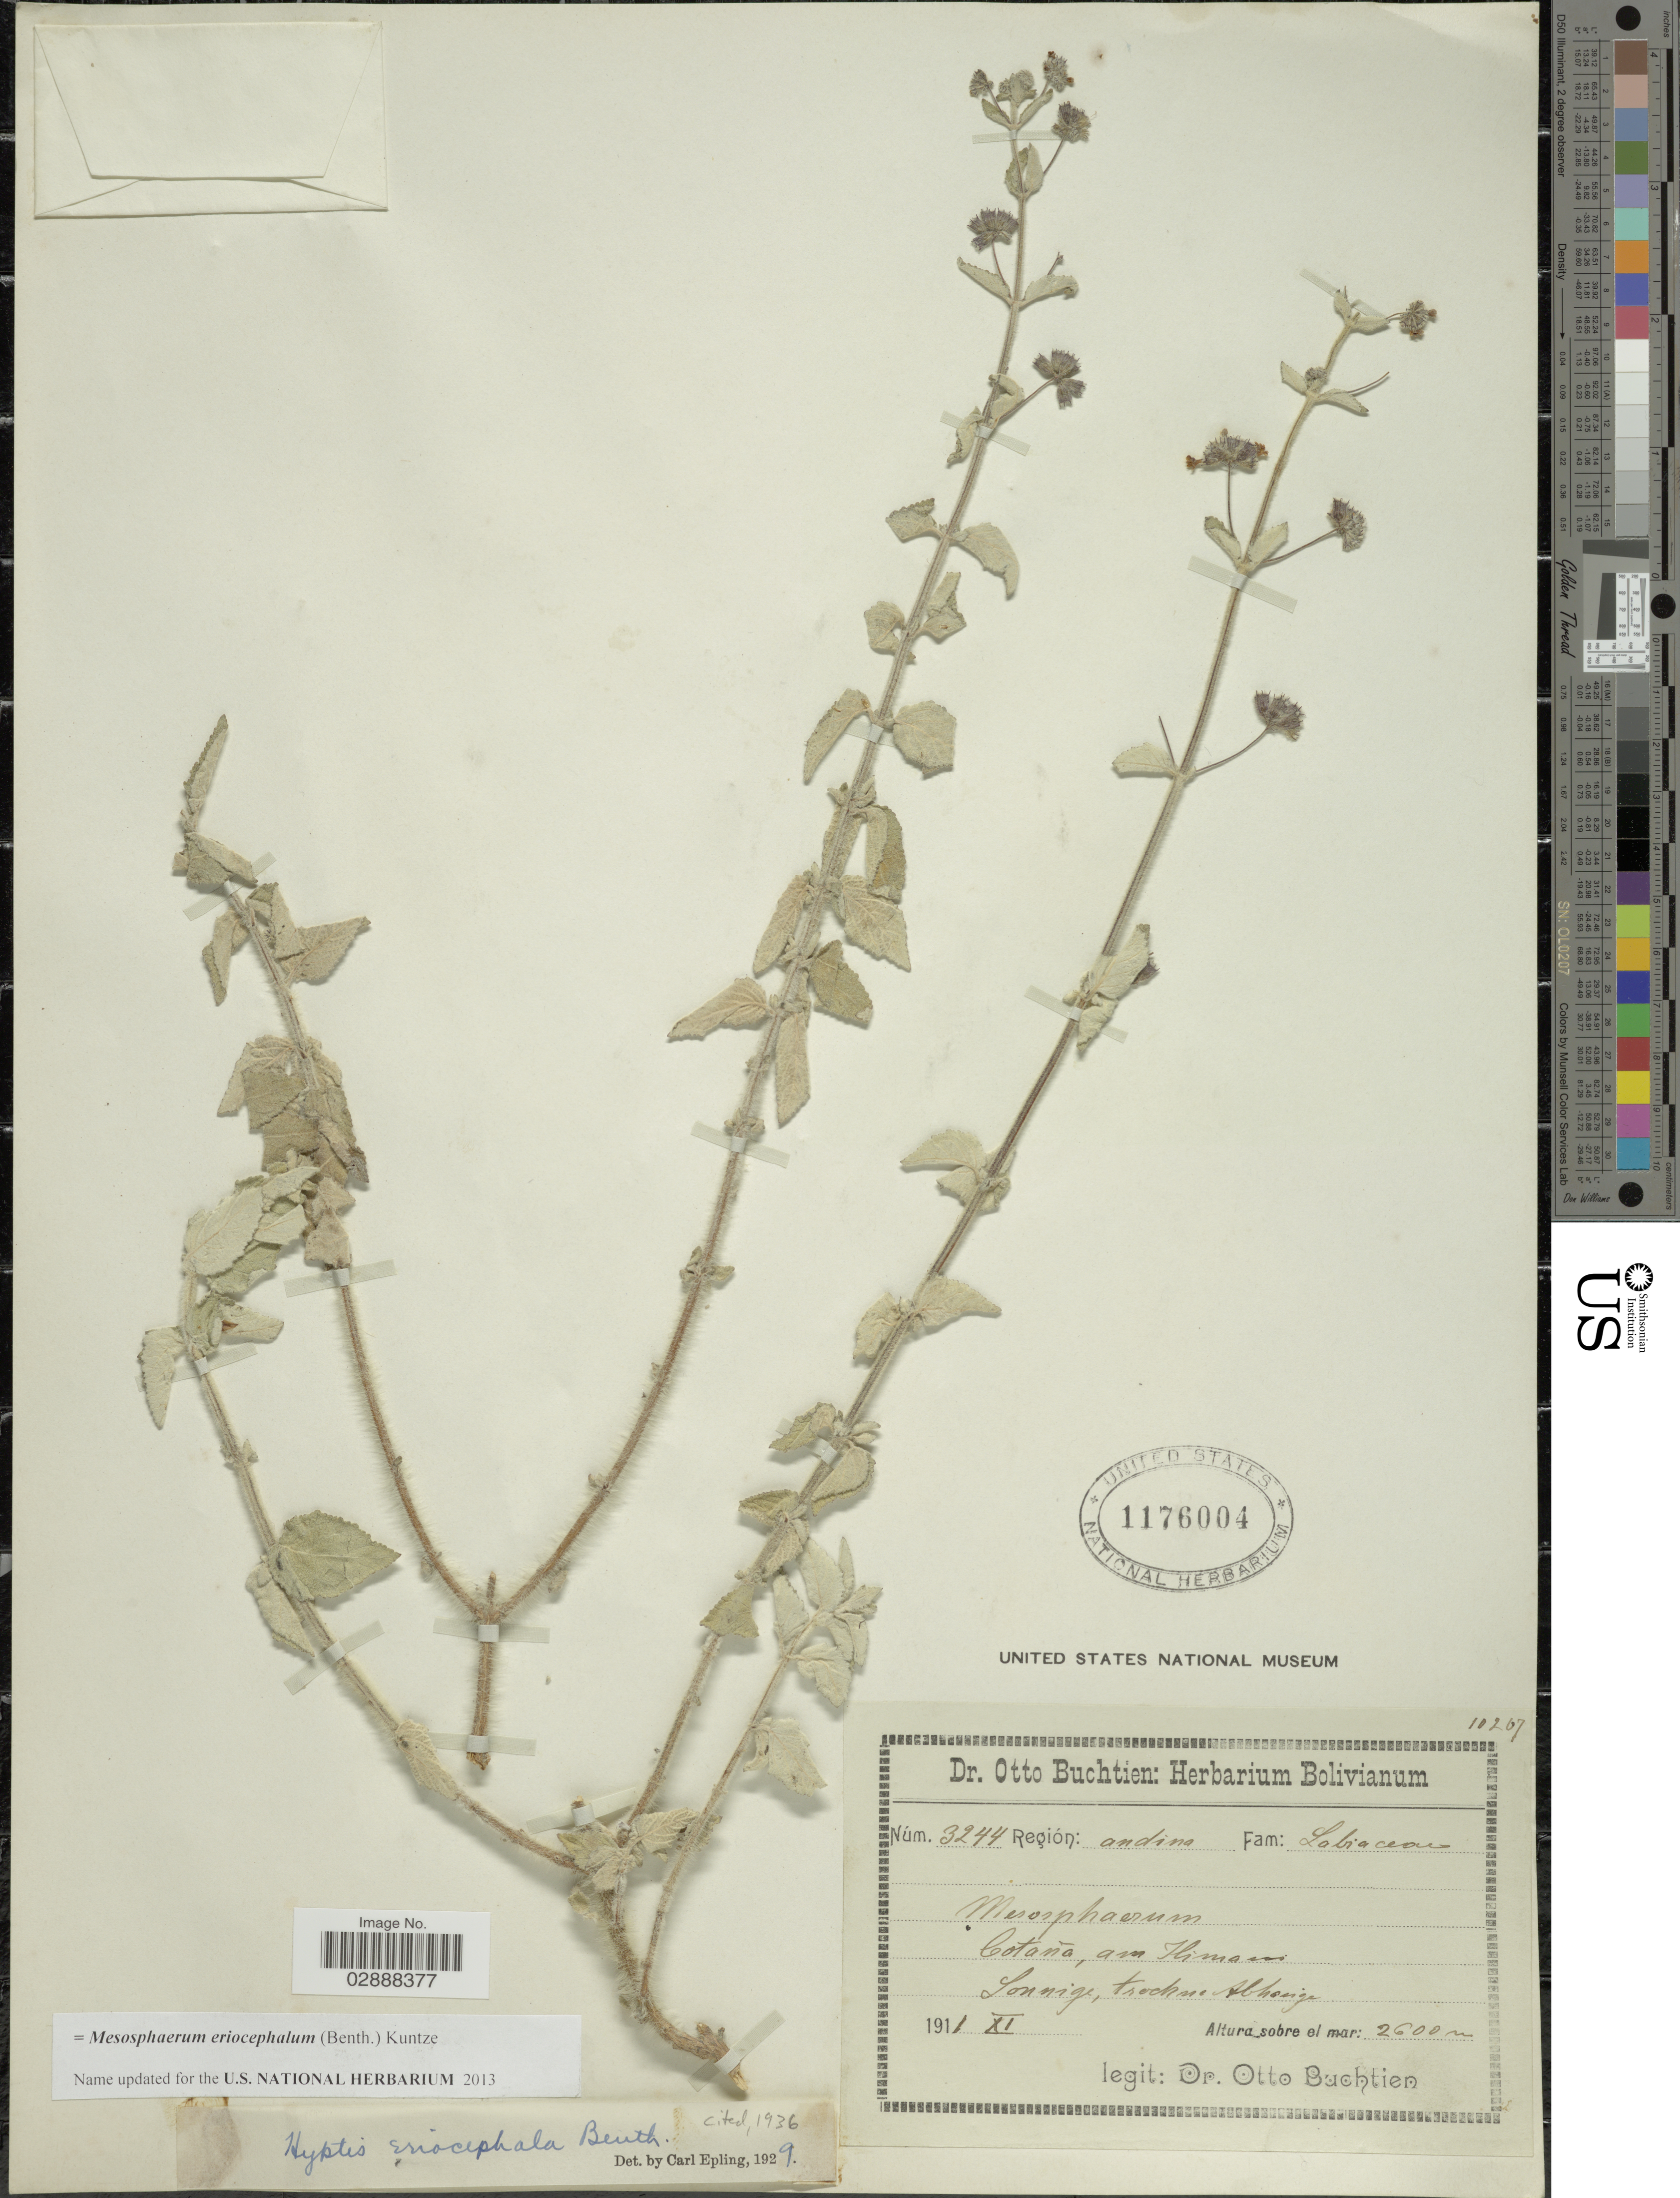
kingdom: Plantae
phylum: Tracheophyta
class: Magnoliopsida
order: Lamiales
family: Lamiaceae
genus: Mesosphaerum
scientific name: Mesosphaerum eriocephalum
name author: (Benth.) Kuntze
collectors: O. Buchtien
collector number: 3244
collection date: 1911-11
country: Bolivia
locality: Cotaña, am Ilimani.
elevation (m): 2600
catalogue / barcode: US 1176004